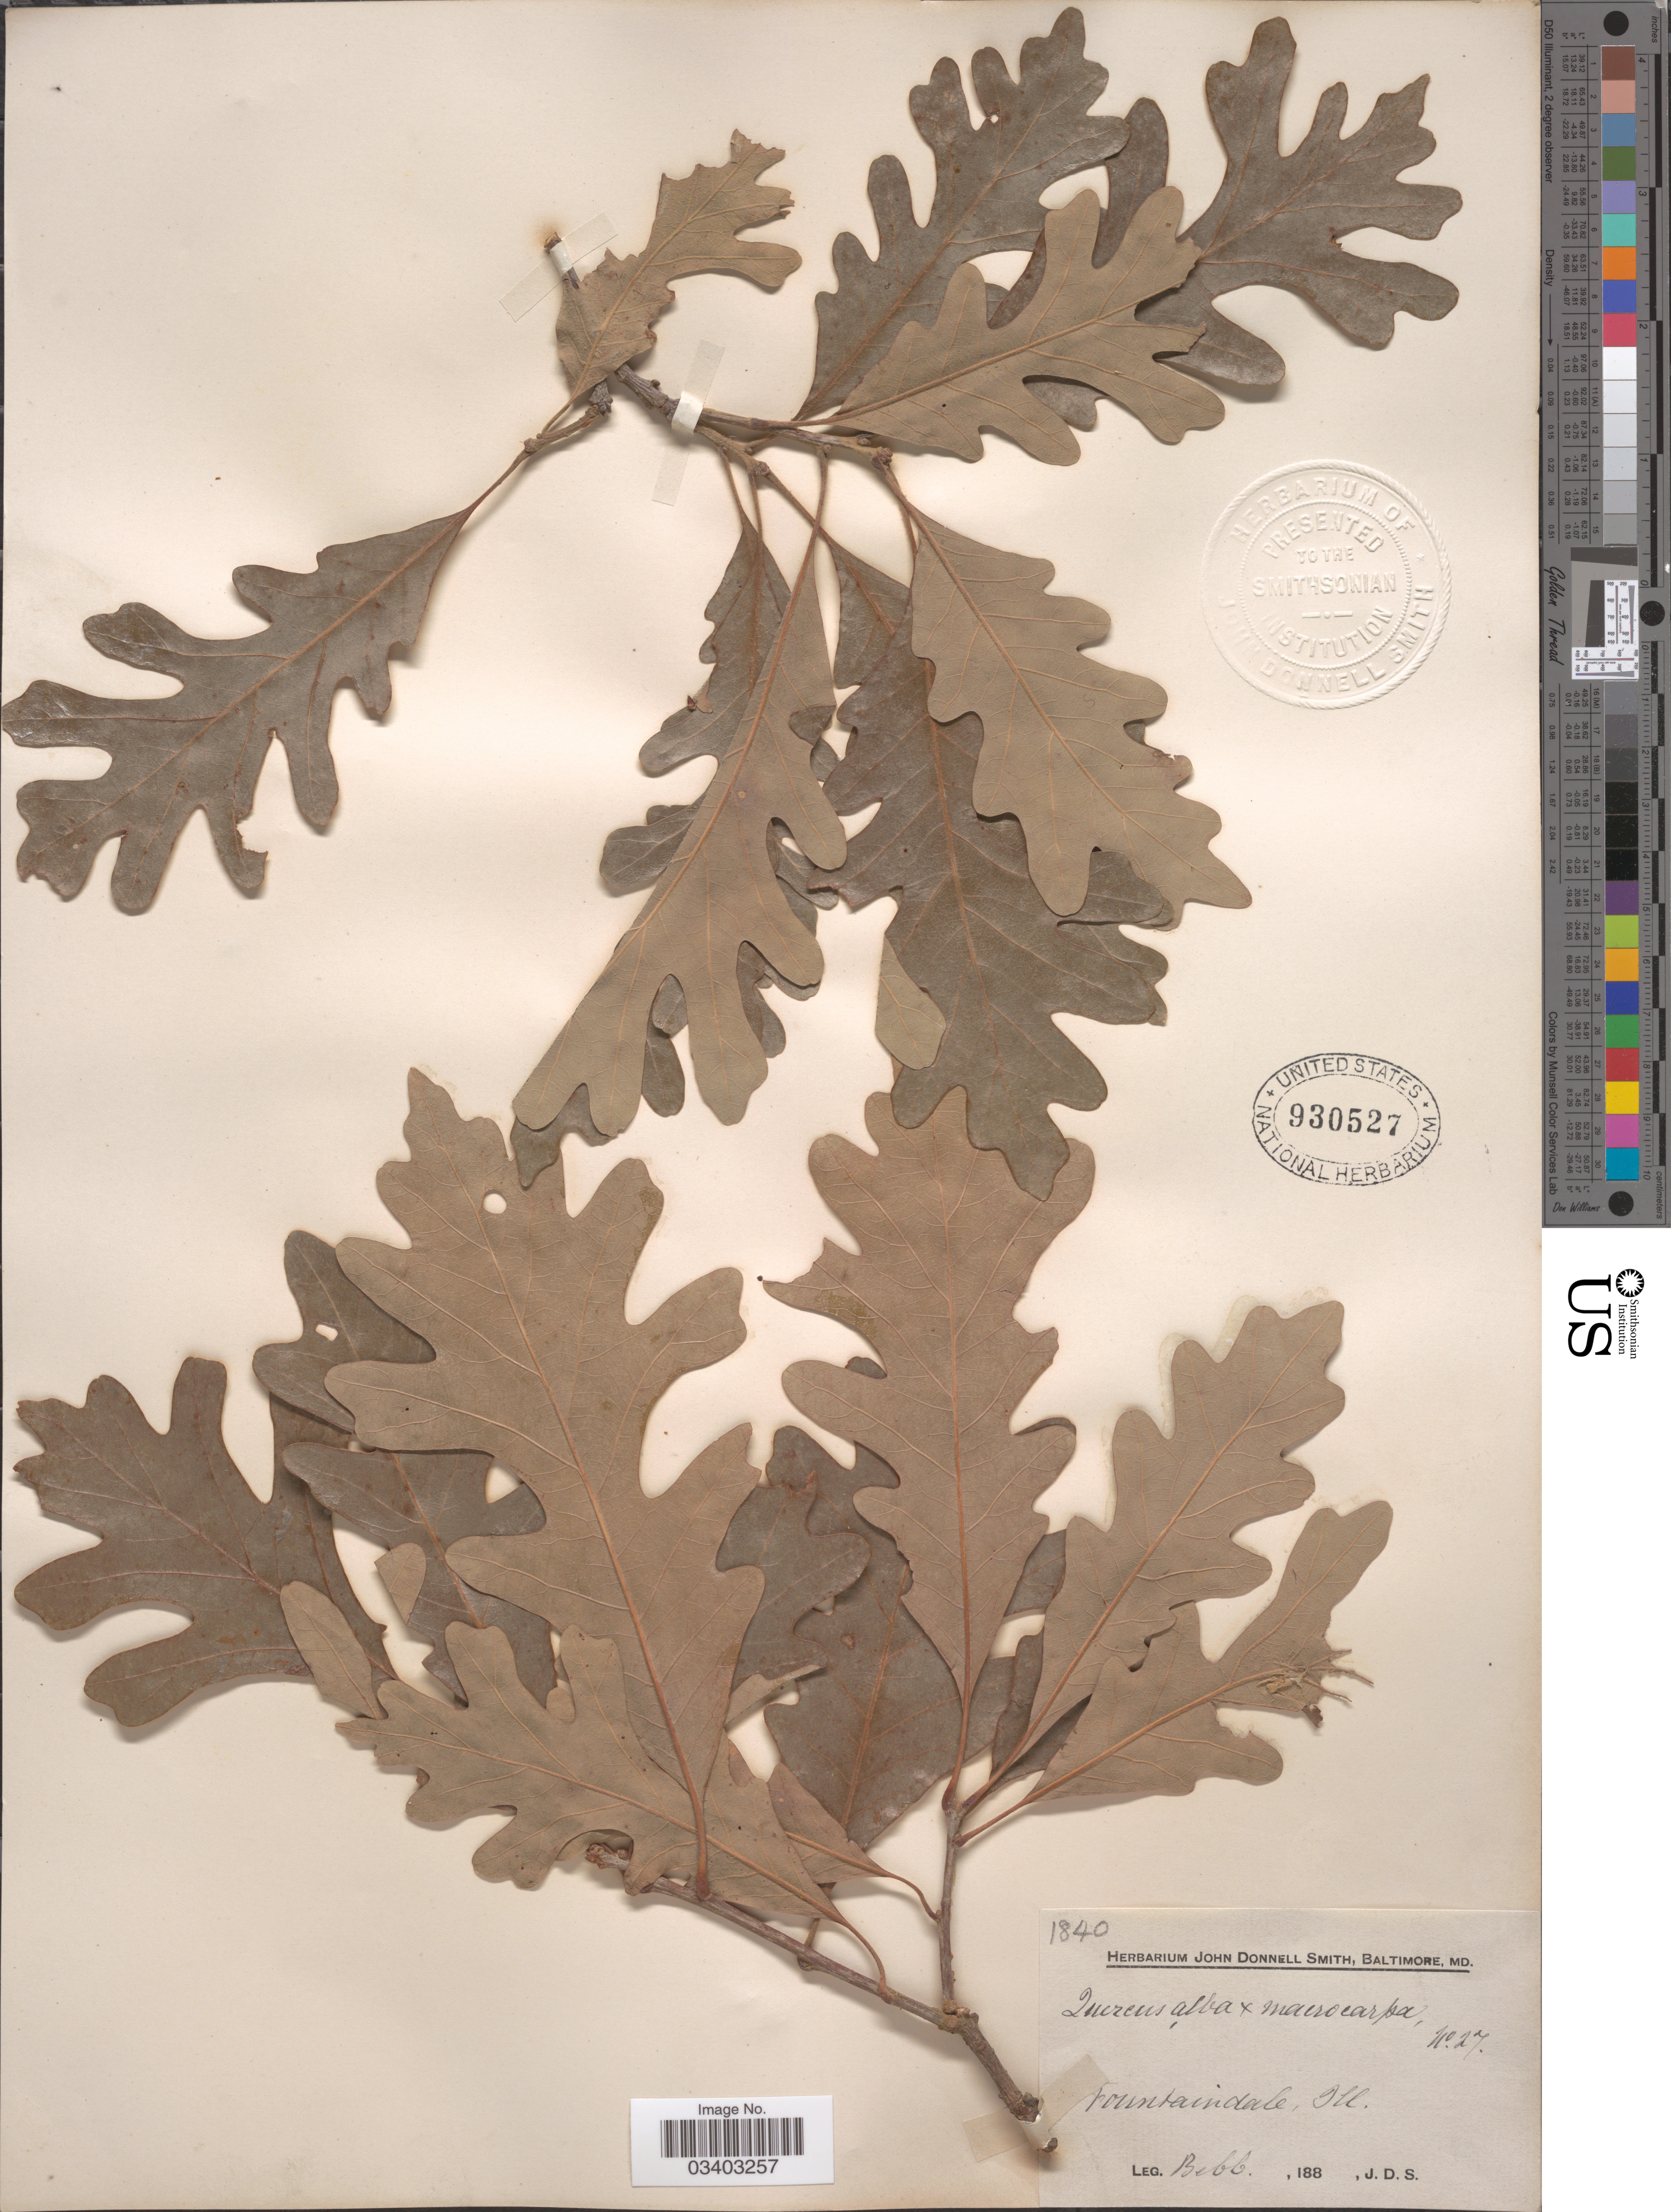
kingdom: Plantae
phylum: Tracheophyta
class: Magnoliopsida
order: Fagales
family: Fagaceae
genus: Quercus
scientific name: Quercus alba x Q. macrocarpa Michx.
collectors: -. Bebb & J. Donnell Smith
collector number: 1840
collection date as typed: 188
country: United States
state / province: Illinois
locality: Fountaindale.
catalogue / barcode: US 930527